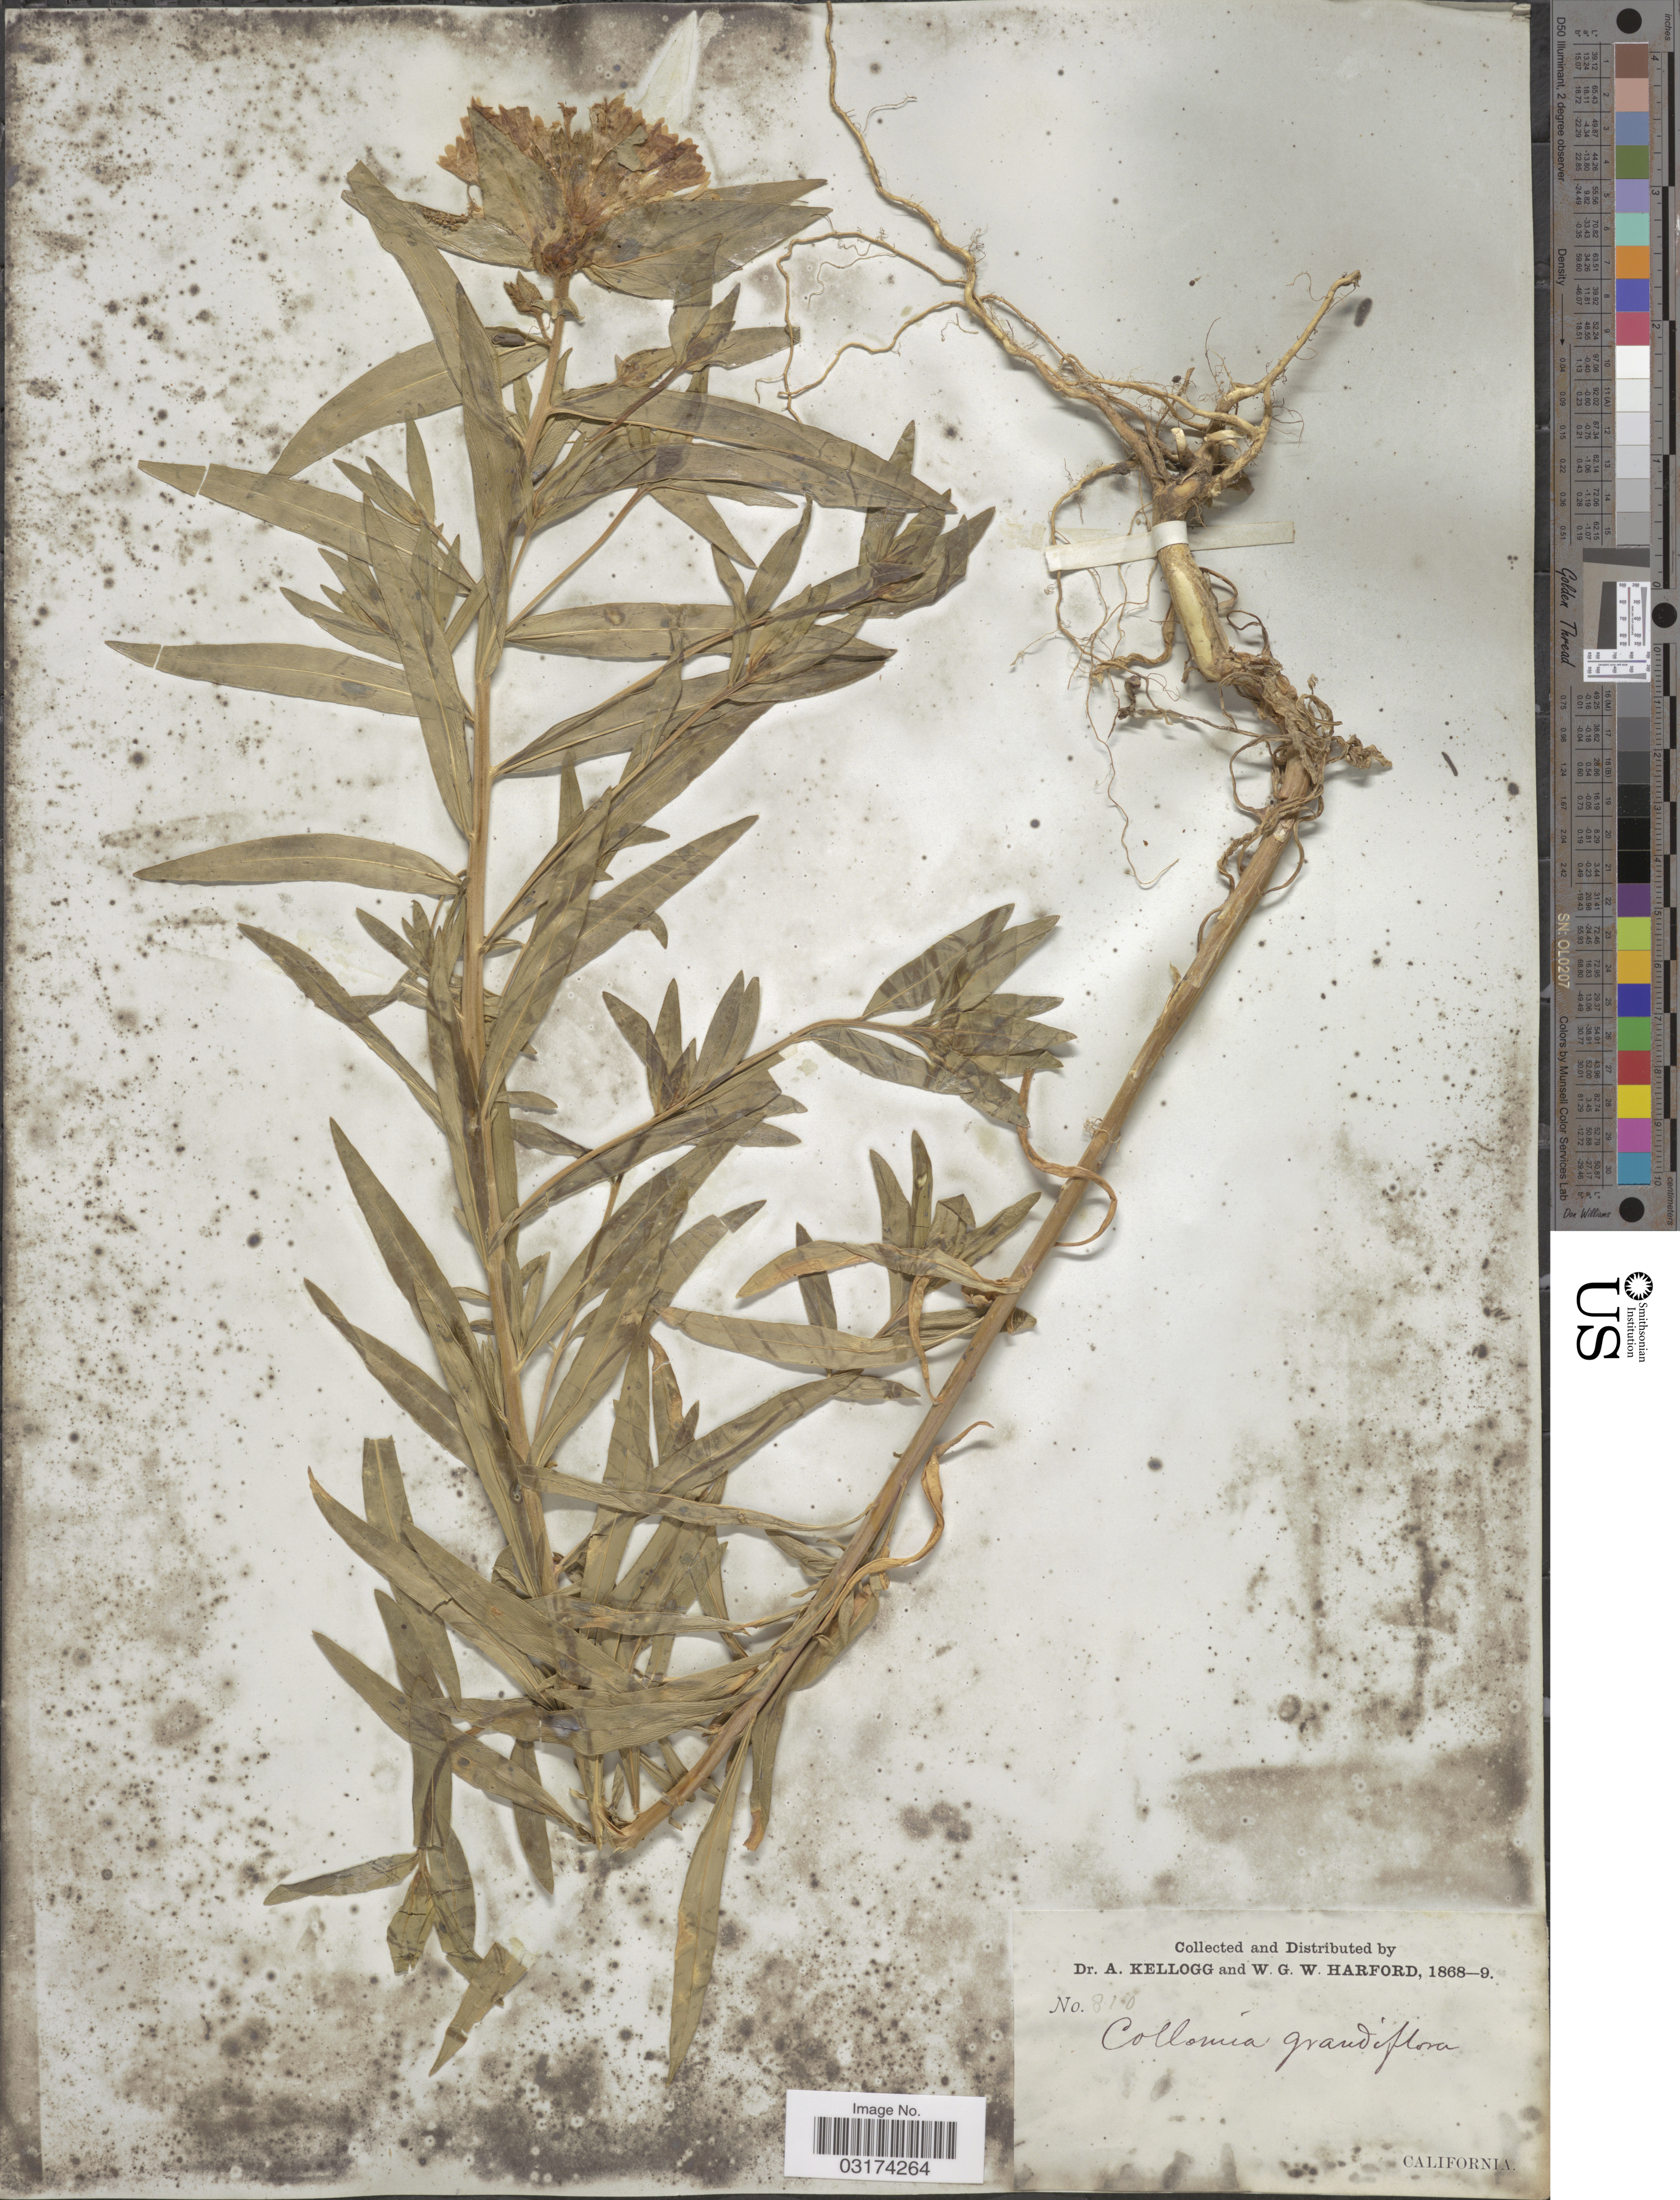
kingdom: Plantae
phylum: Tracheophyta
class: Magnoliopsida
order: Ericales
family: Polemoniaceae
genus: Collomia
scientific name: Collomia grandiflora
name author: Douglas ex Lindl.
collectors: A. Kellogg & W. G. W. Harford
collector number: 810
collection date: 1868/1869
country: United States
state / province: California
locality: California.